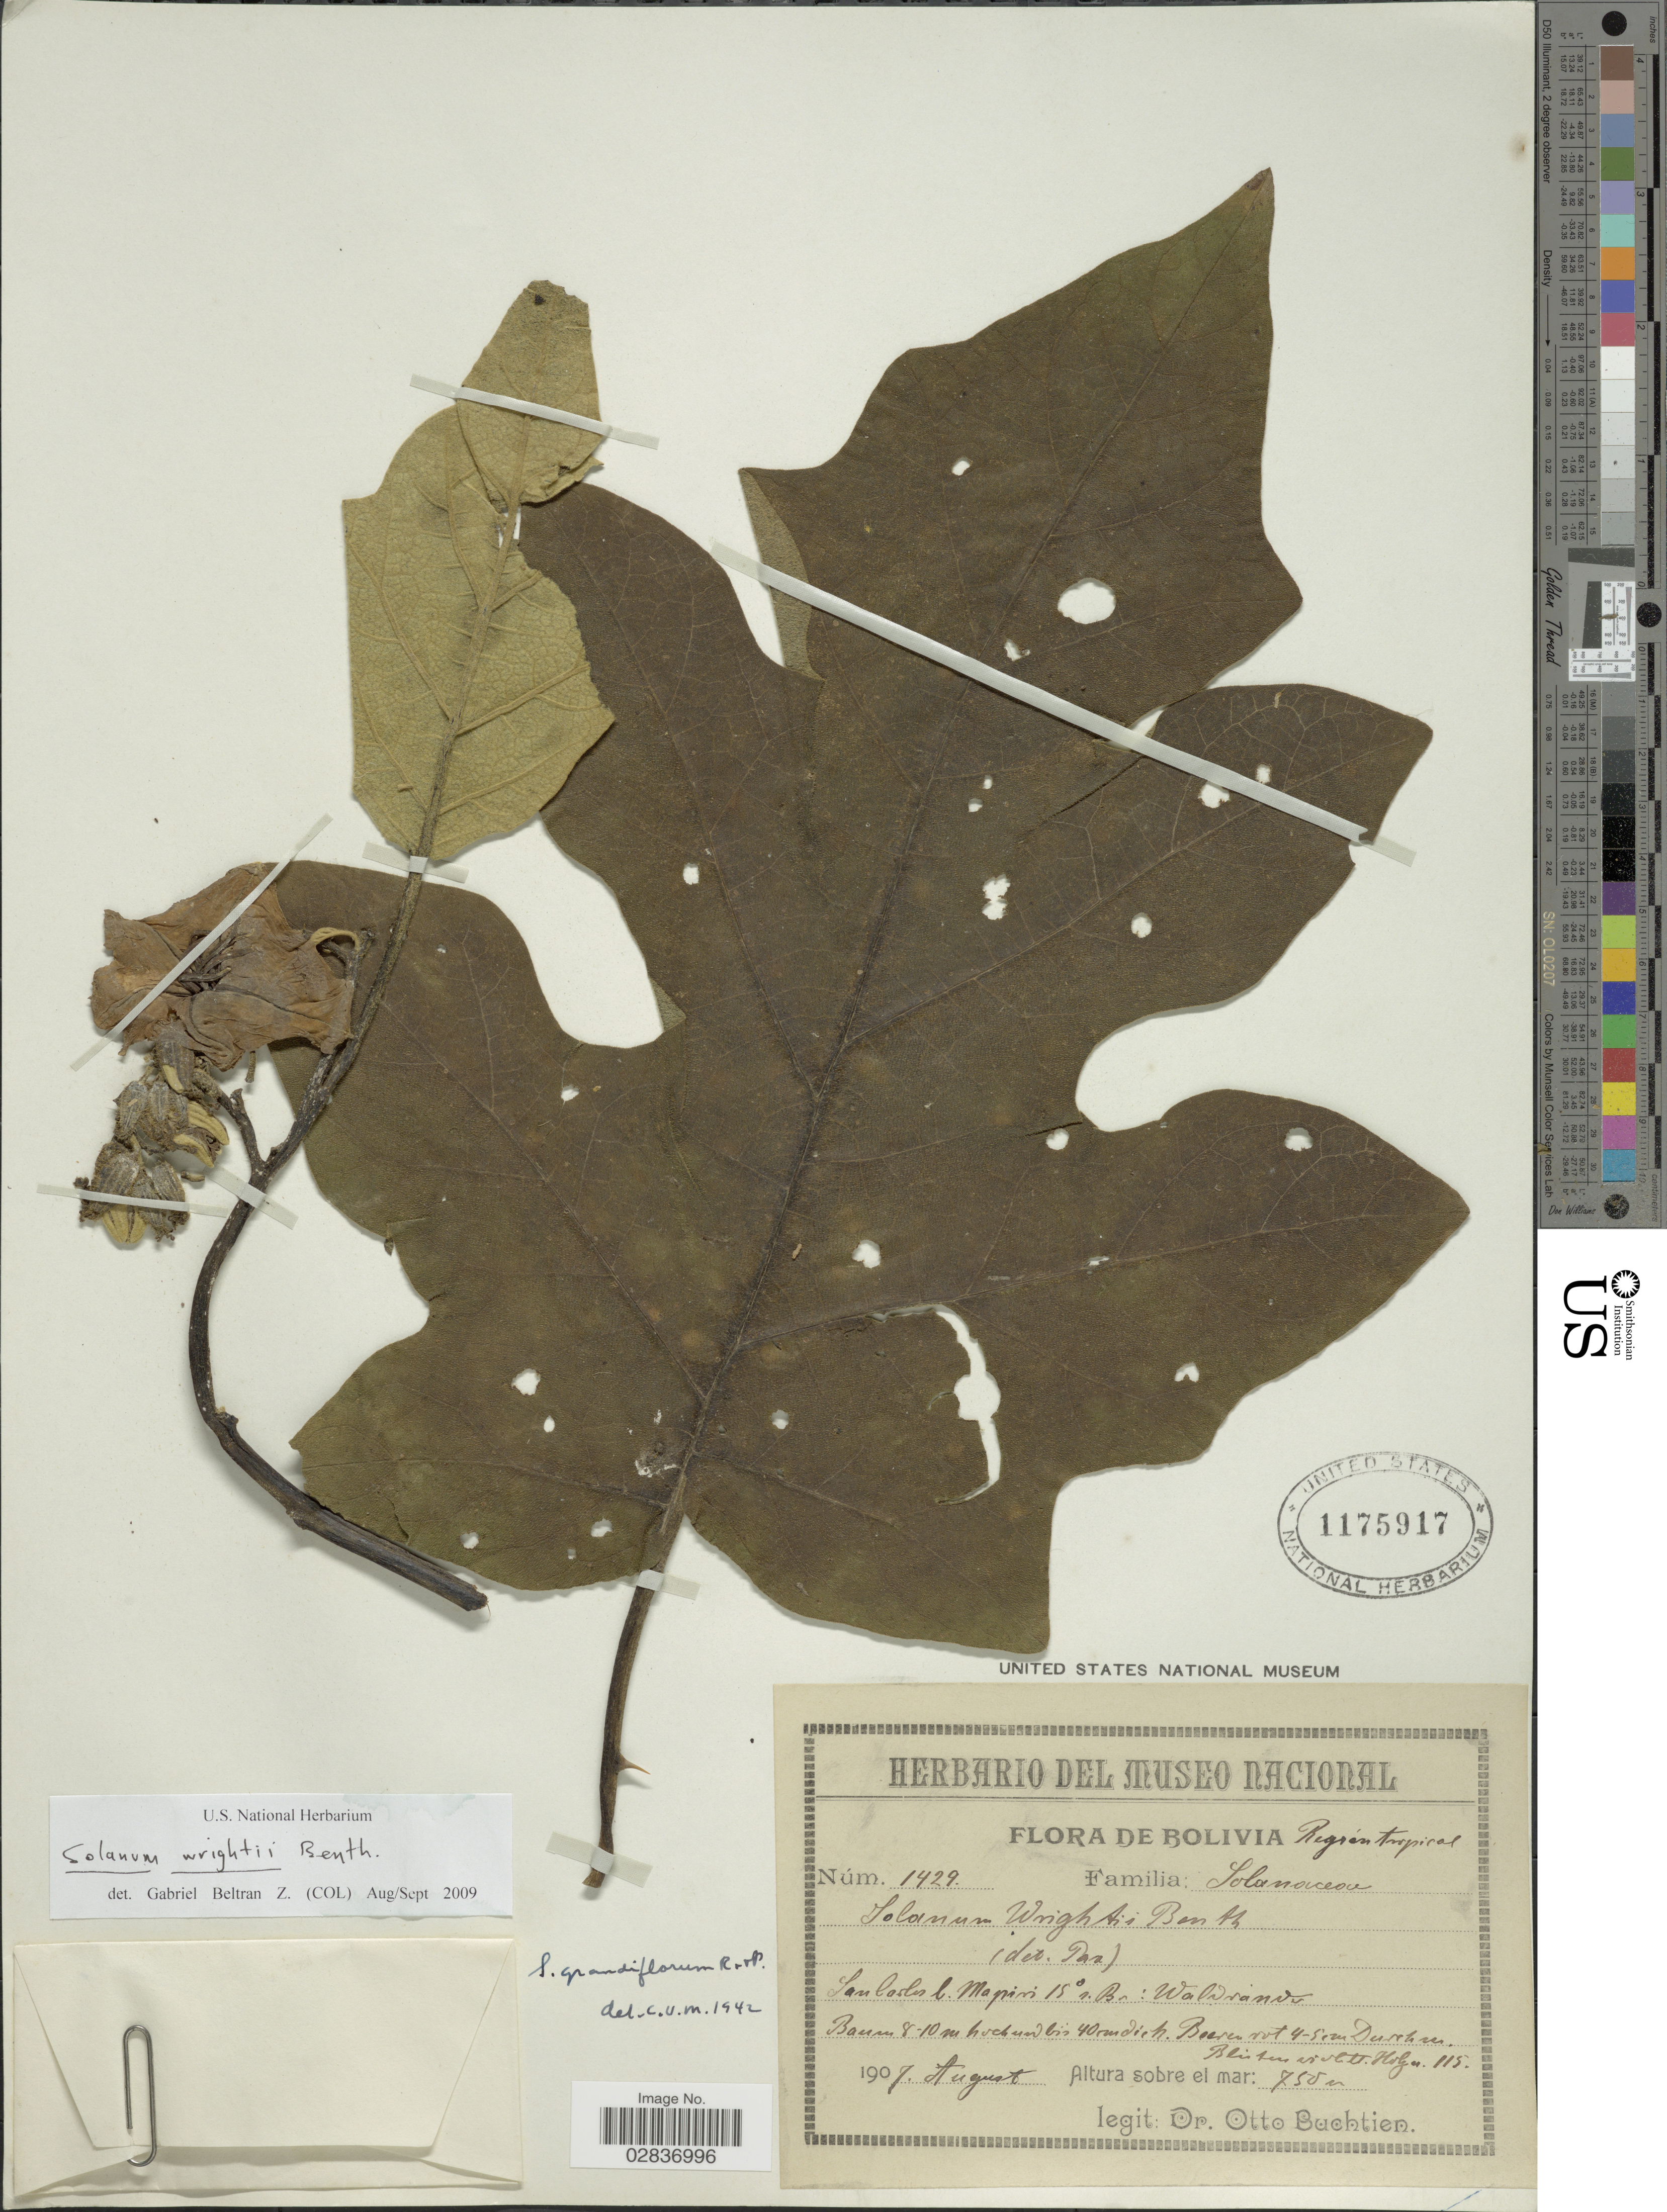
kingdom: Plantae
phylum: Tracheophyta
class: Magnoliopsida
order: Solanales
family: Solanaceae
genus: Solanum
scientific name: Solanum wrightii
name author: Benth.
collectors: O. Buchtien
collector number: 1429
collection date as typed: Transcribed d/m/y: /8/19074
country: Bolivia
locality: Región tropical, San Carlos. Mapiri 15° s. Br.: Waldrande.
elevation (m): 750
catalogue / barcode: US 1175917